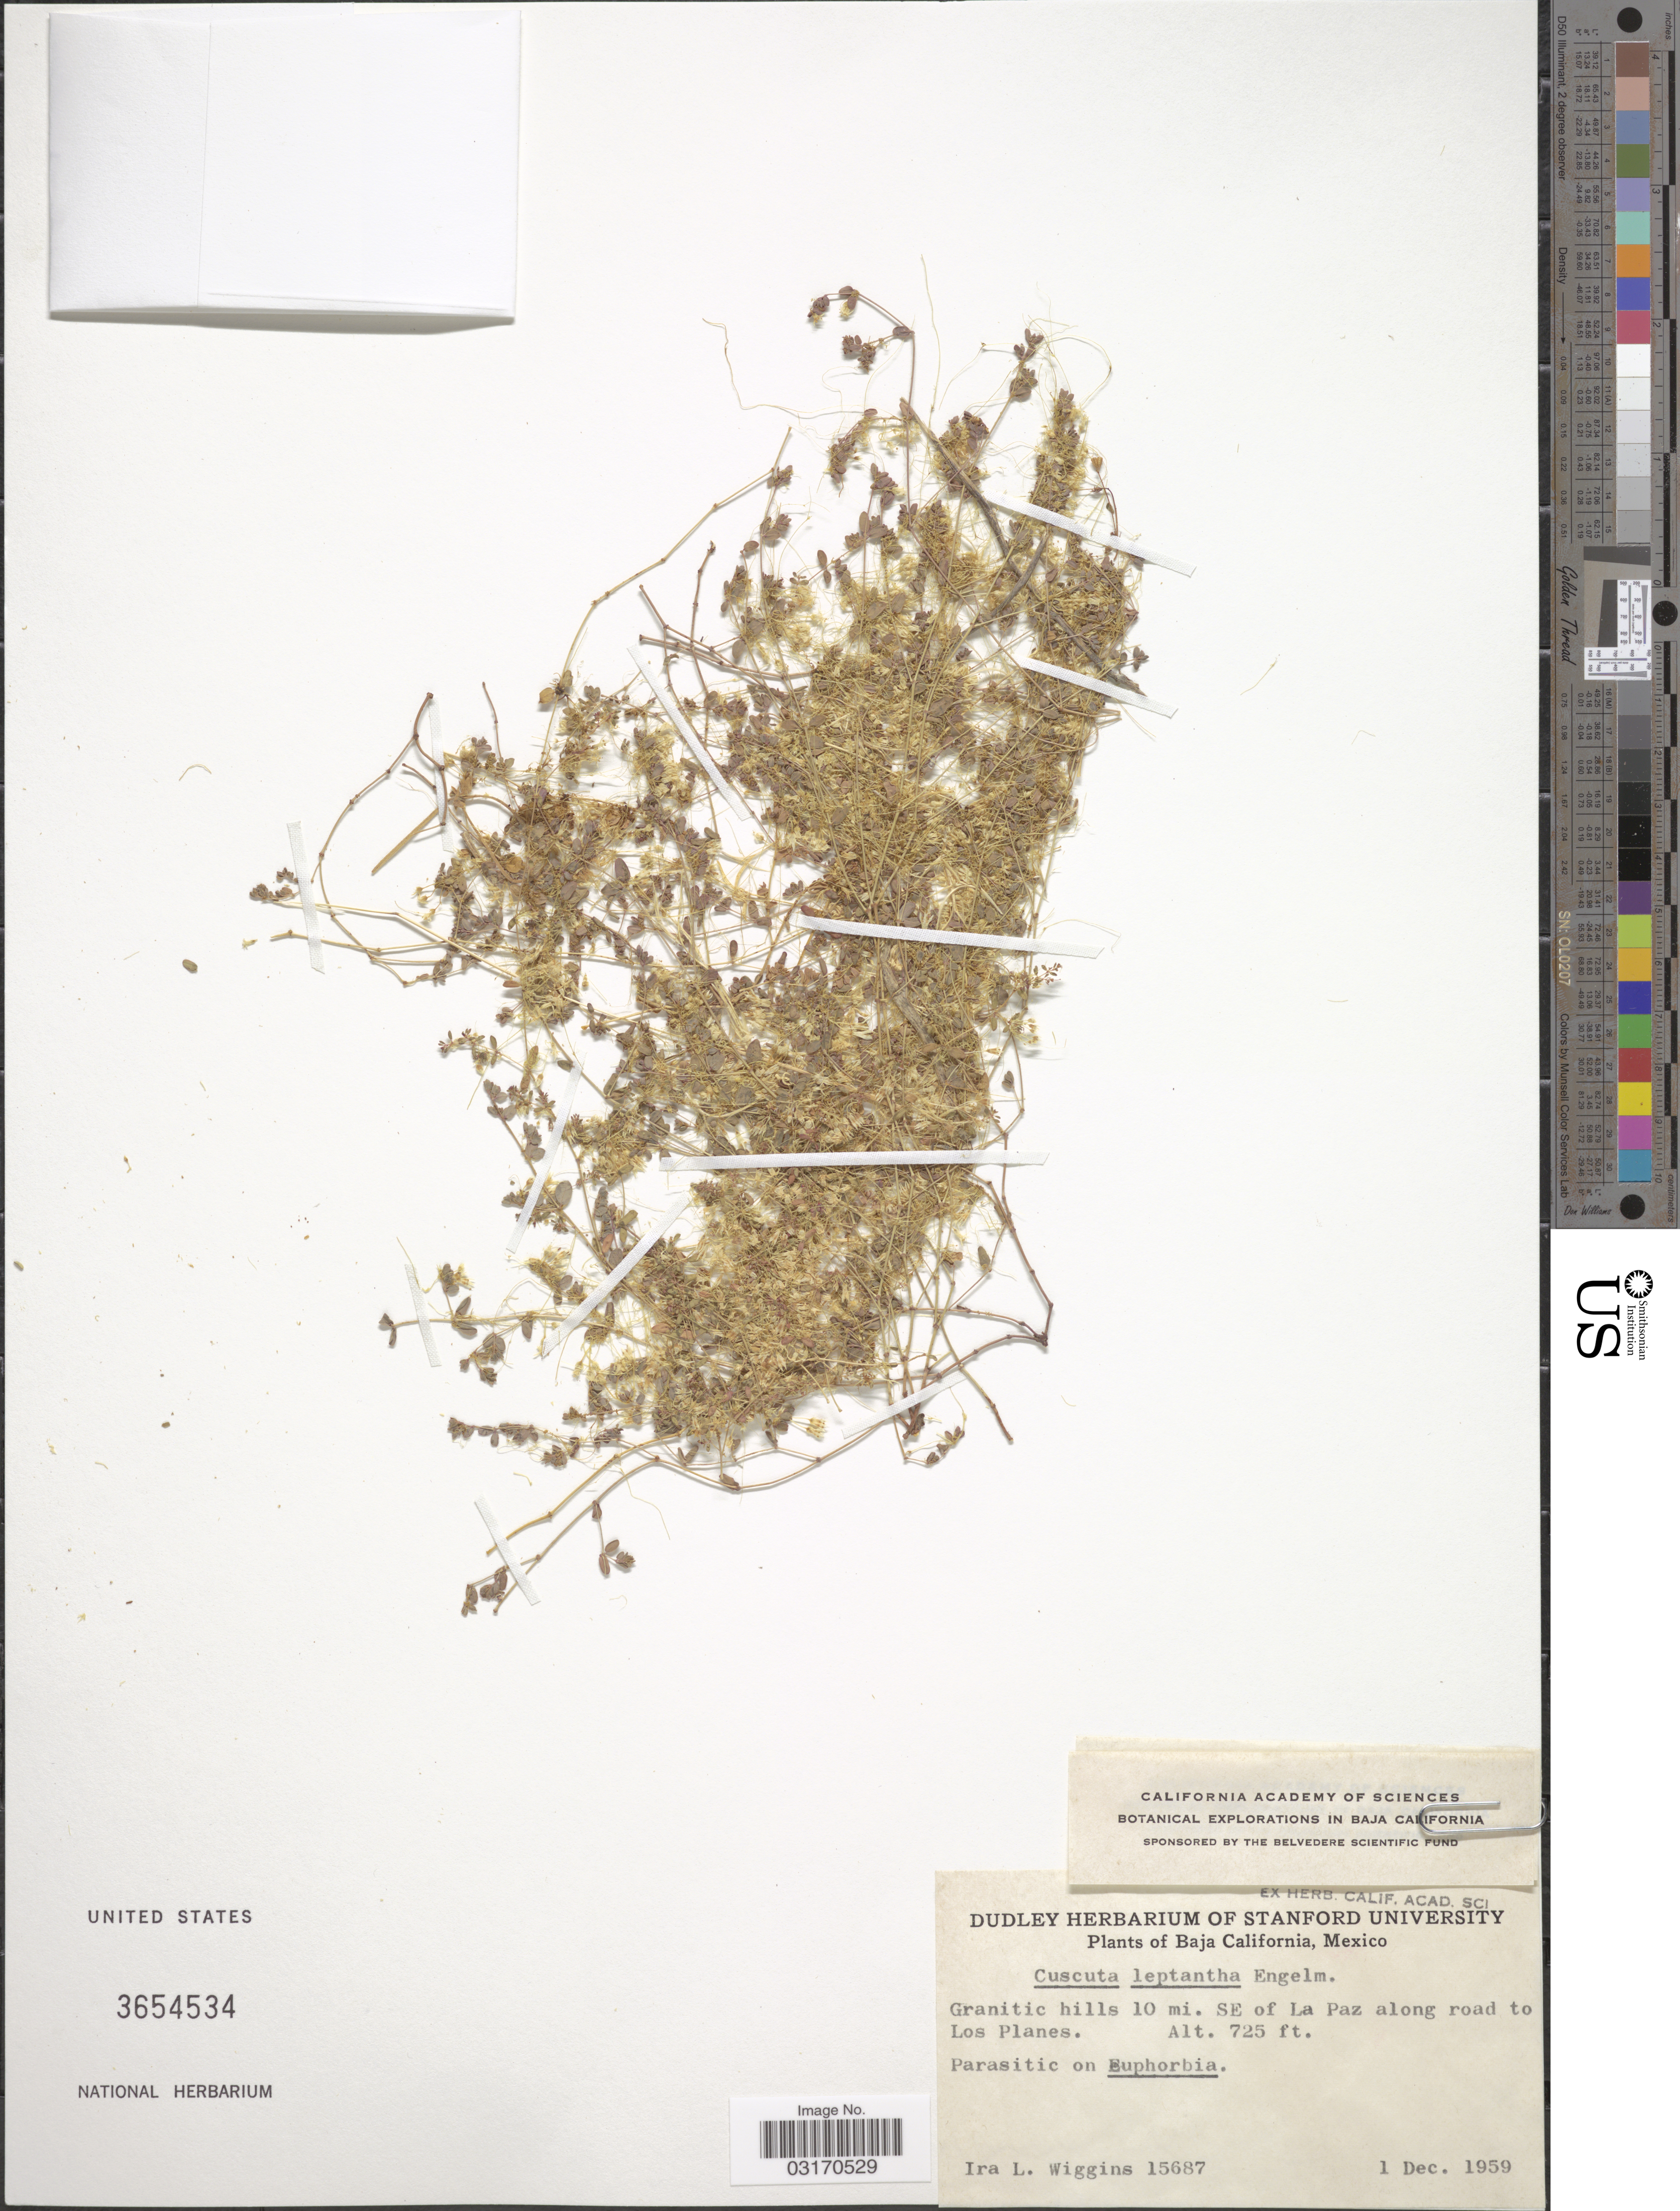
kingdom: Plantae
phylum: Tracheophyta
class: Magnoliopsida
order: Solanales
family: Convolvulaceae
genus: Cuscuta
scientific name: Cuscuta leptantha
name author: Engelm.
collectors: I. L. Wiggins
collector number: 15687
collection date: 1959-12-01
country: Mexico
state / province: Baja California Sur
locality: Granitic hills 10 mi. SE of La Paz along road to Los Planes.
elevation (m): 221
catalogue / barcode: US 3654534